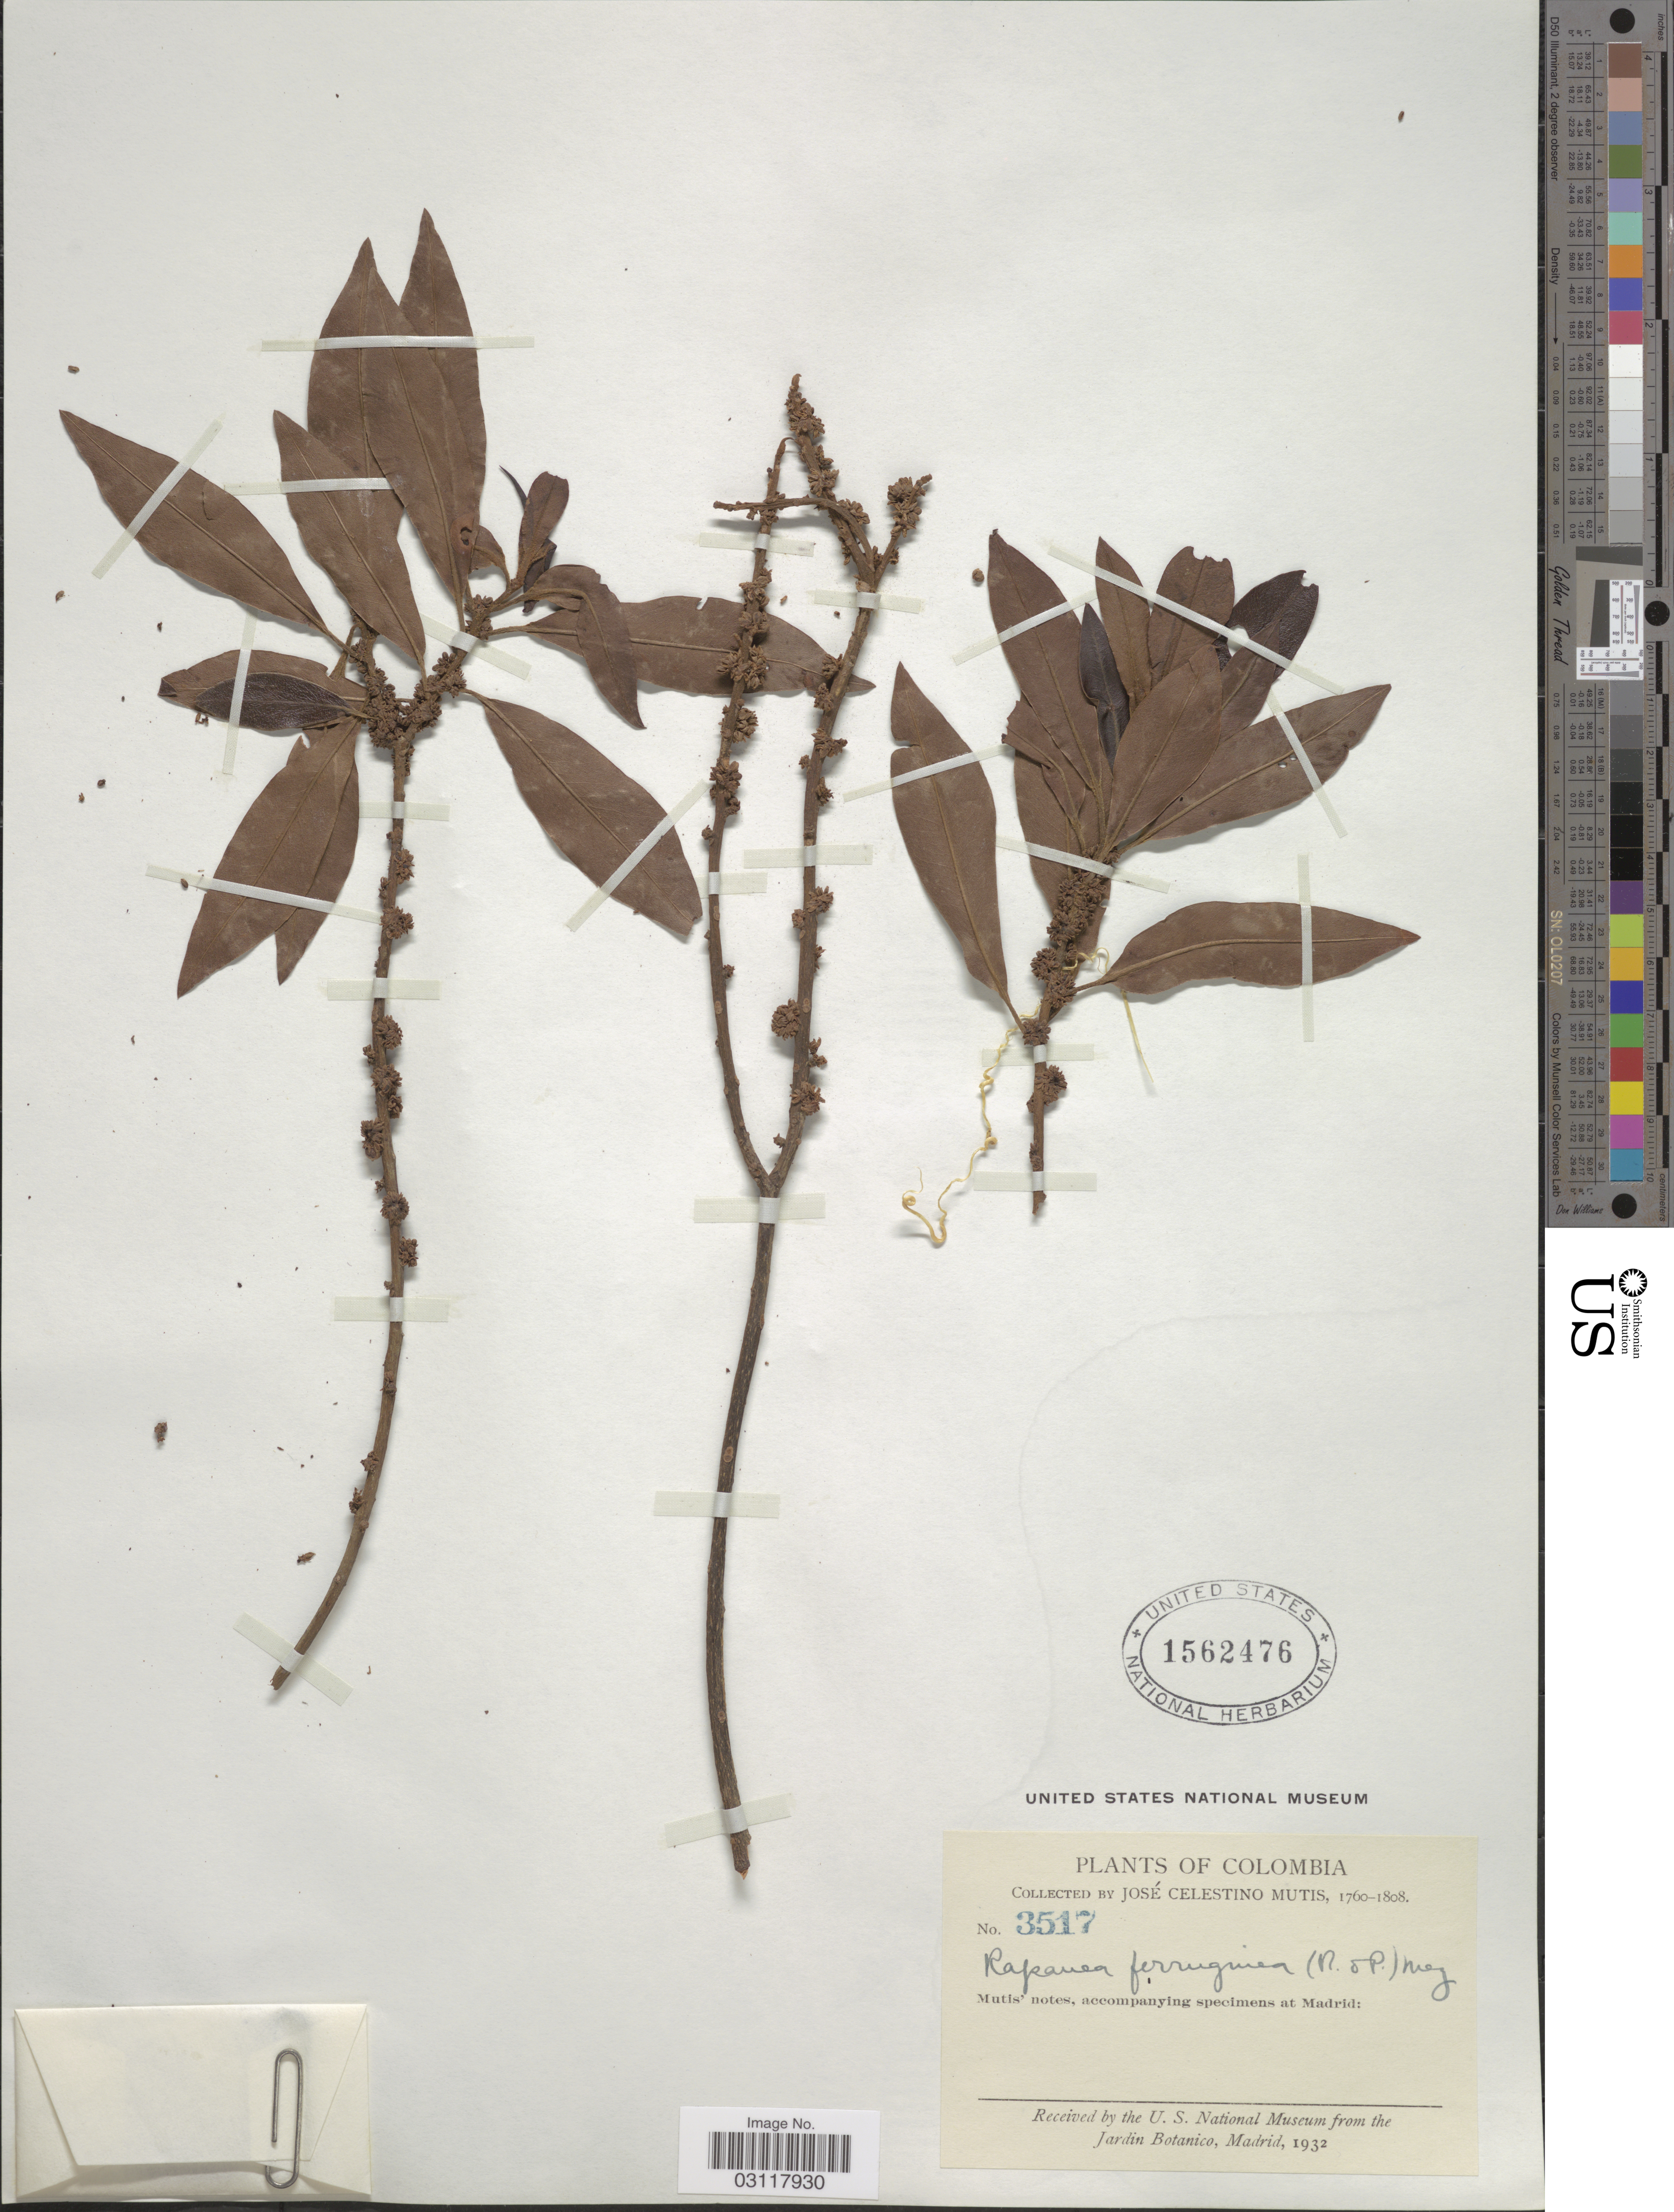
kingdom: Plantae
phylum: Tracheophyta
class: Magnoliopsida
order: Ericales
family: Primulaceae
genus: Rapanea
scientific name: Rapanea ferruginea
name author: (Ruiz & Pav.) Mez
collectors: J. C. B. Mutis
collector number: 3517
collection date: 1760/1808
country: Colombia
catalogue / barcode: US 1562476